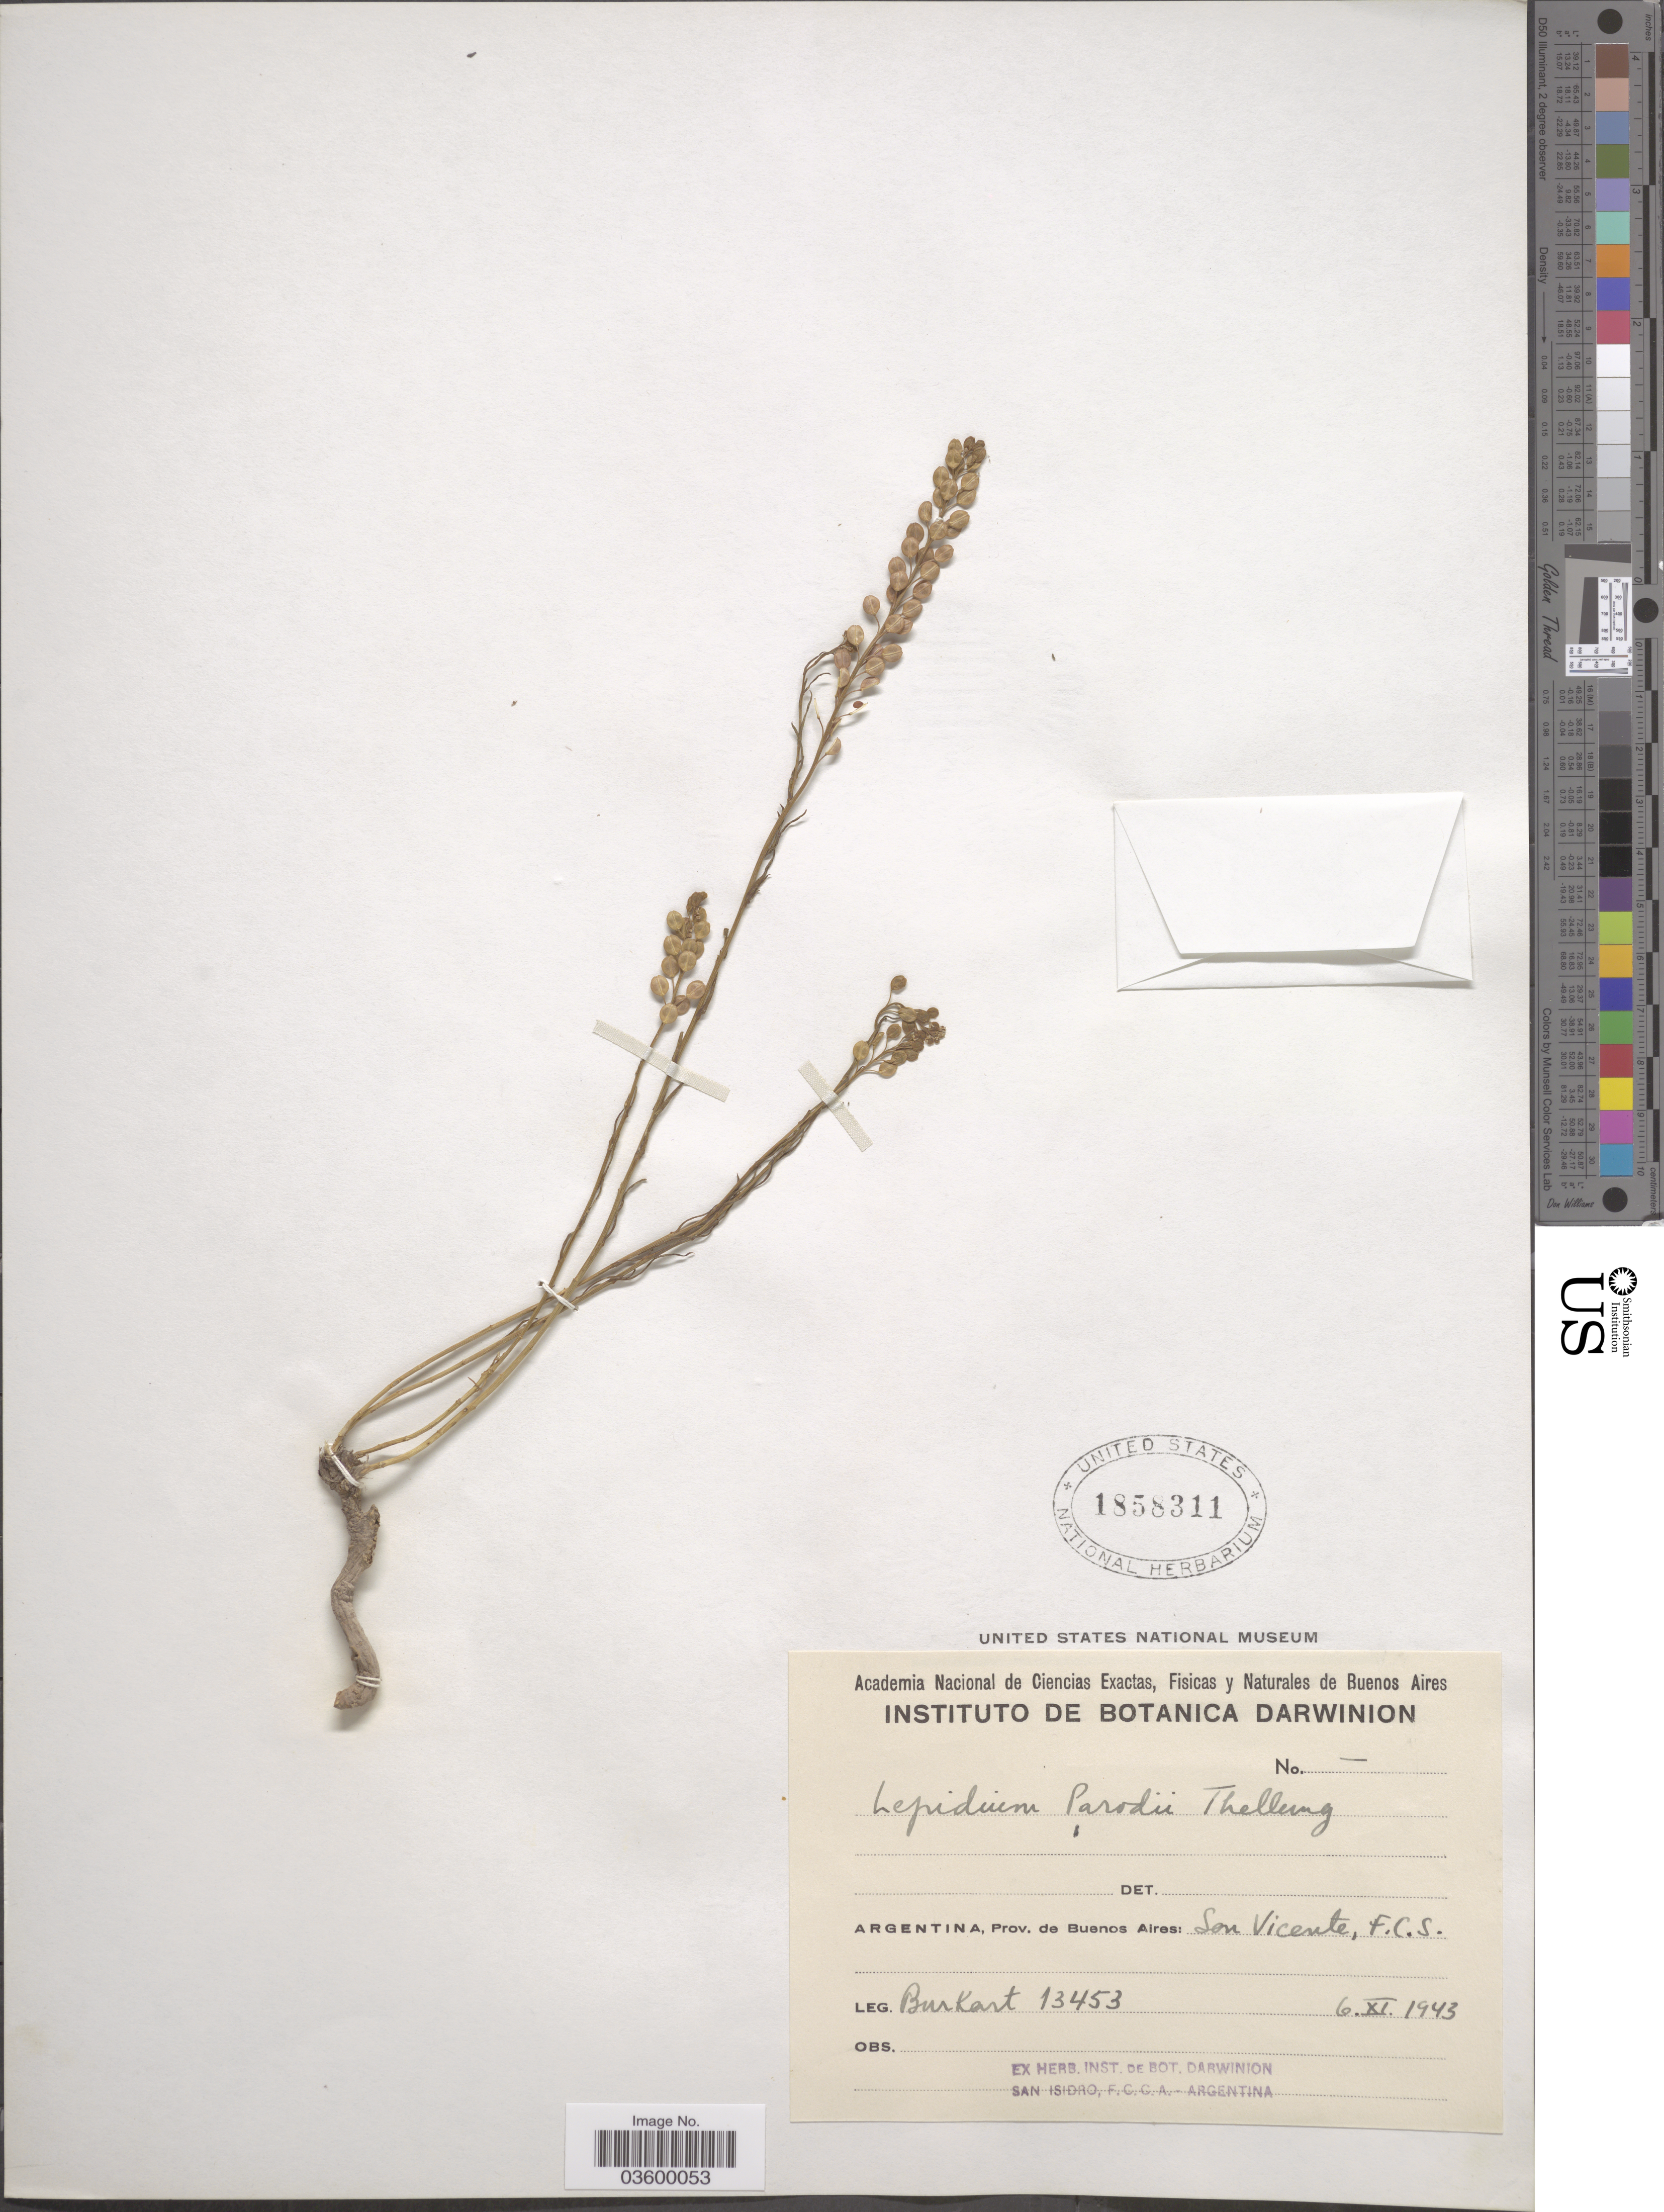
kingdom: Plantae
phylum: Tracheophyta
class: Magnoliopsida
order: Brassicales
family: Brassicaceae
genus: Lepidium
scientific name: Lepidium parodii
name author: Thell.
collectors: -- Burkart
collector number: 13453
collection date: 1943-11-06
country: Argentina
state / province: Buenos Aires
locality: San Vicente, F. C. S.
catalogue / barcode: US 1858311